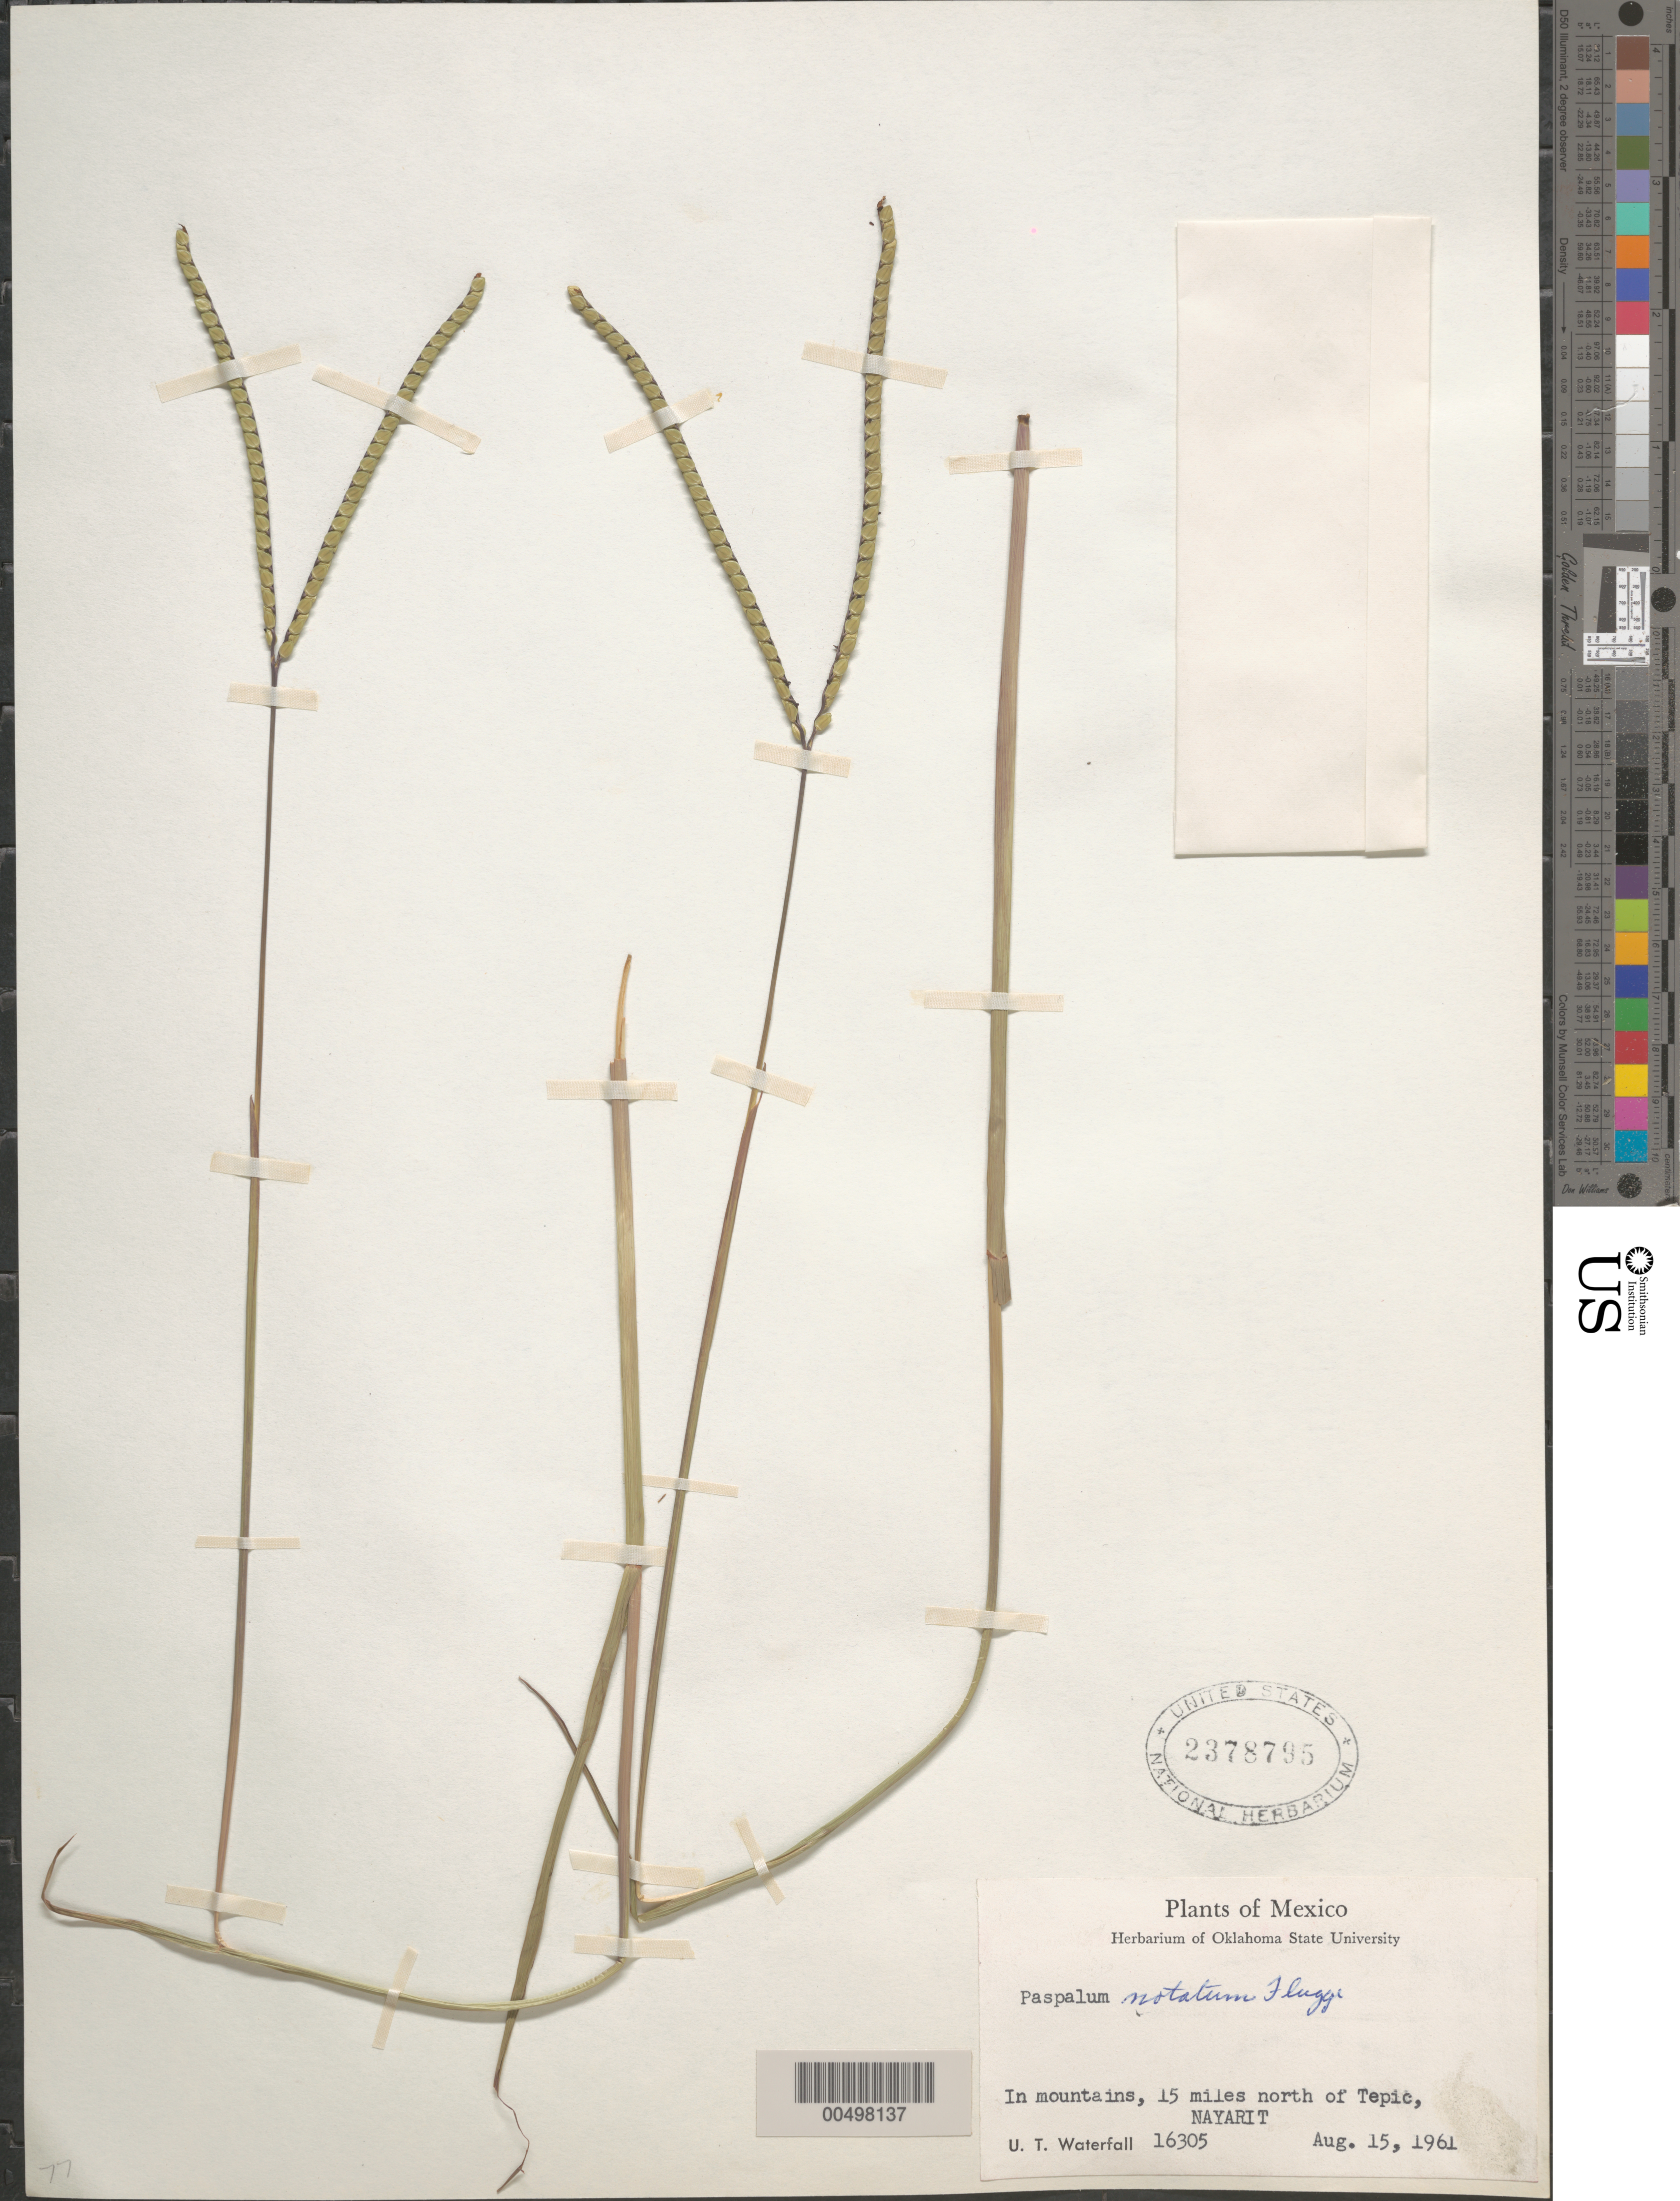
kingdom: Plantae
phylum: Tracheophyta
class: Liliopsida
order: Poales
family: Poaceae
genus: Paspalum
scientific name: Paspalum notatum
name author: Flüggé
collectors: U. T. Waterfall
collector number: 16305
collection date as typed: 15 Aug 1964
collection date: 1964-08-15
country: Mexico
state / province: Nayarit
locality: In mts, 15 mi N of Tepic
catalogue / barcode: US 2378795